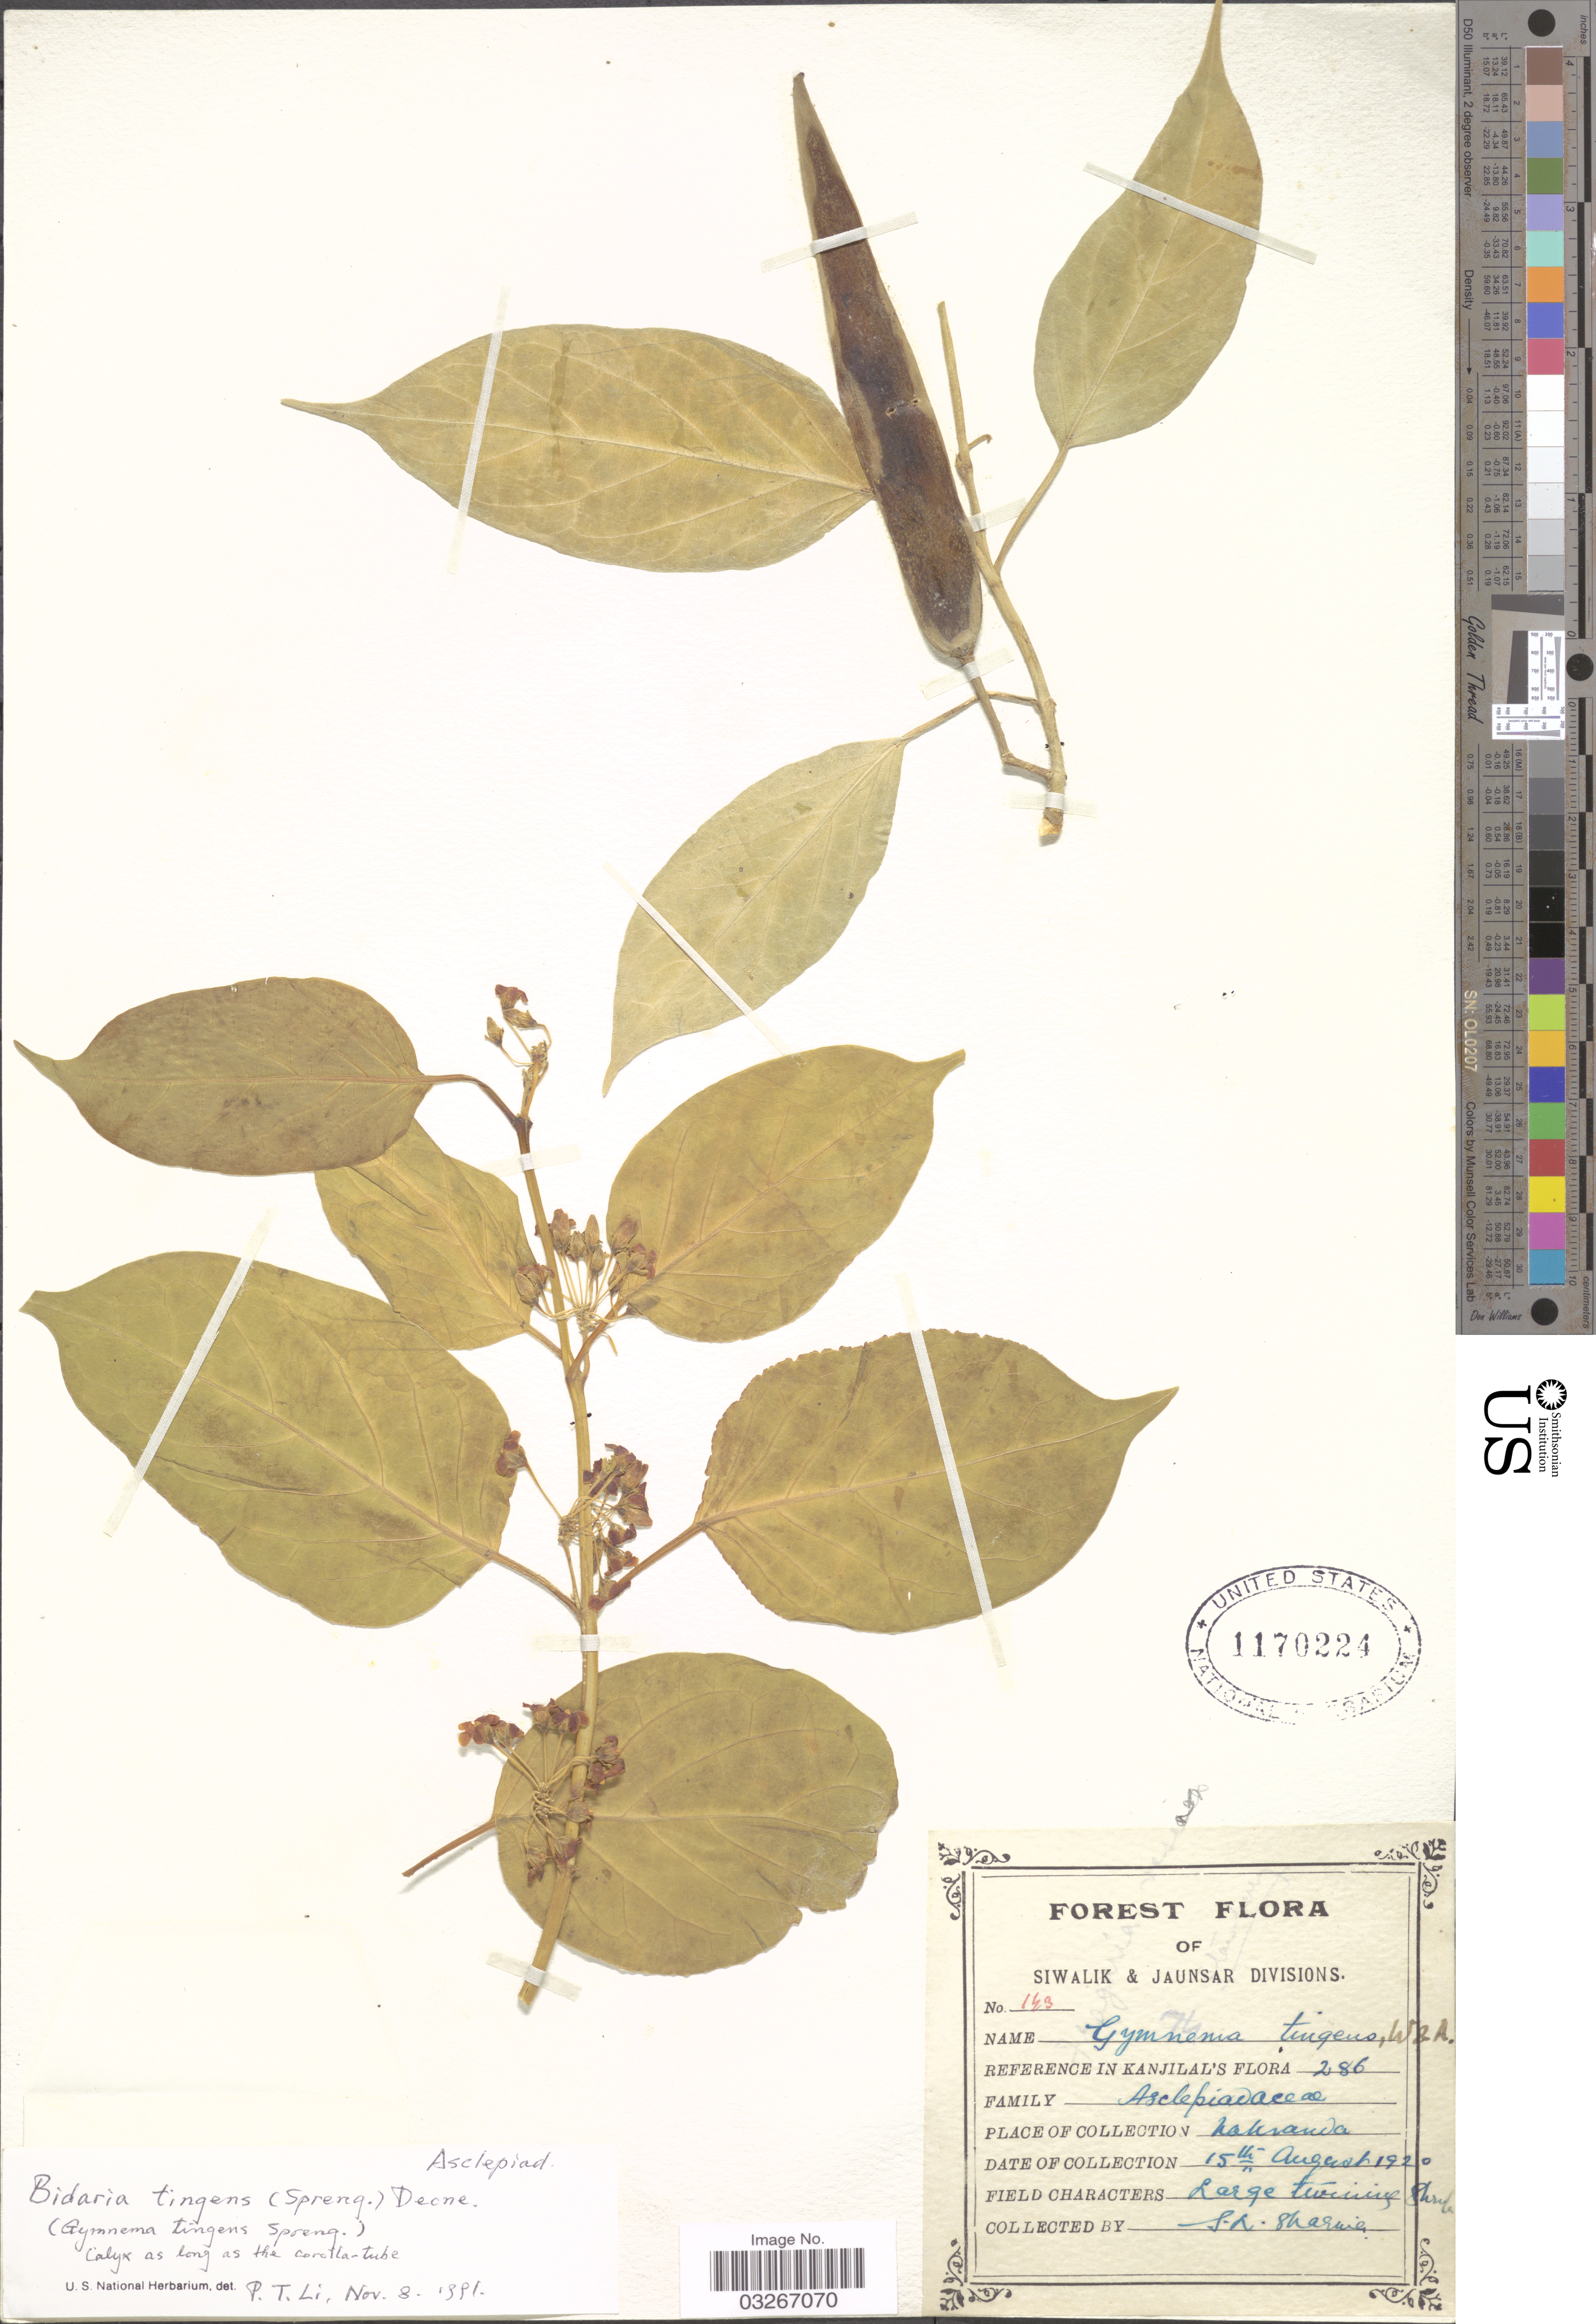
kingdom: Plantae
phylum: Tracheophyta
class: Magnoliopsida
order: Gentianales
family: Apocynaceae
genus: Gymnema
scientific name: Gymnema inodorum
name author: (Lour.) Decne.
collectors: J. Sharma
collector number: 143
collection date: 1920-08-15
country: India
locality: Siwalik & Jaunsar Divisions. Nakranda.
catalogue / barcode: US 1170224